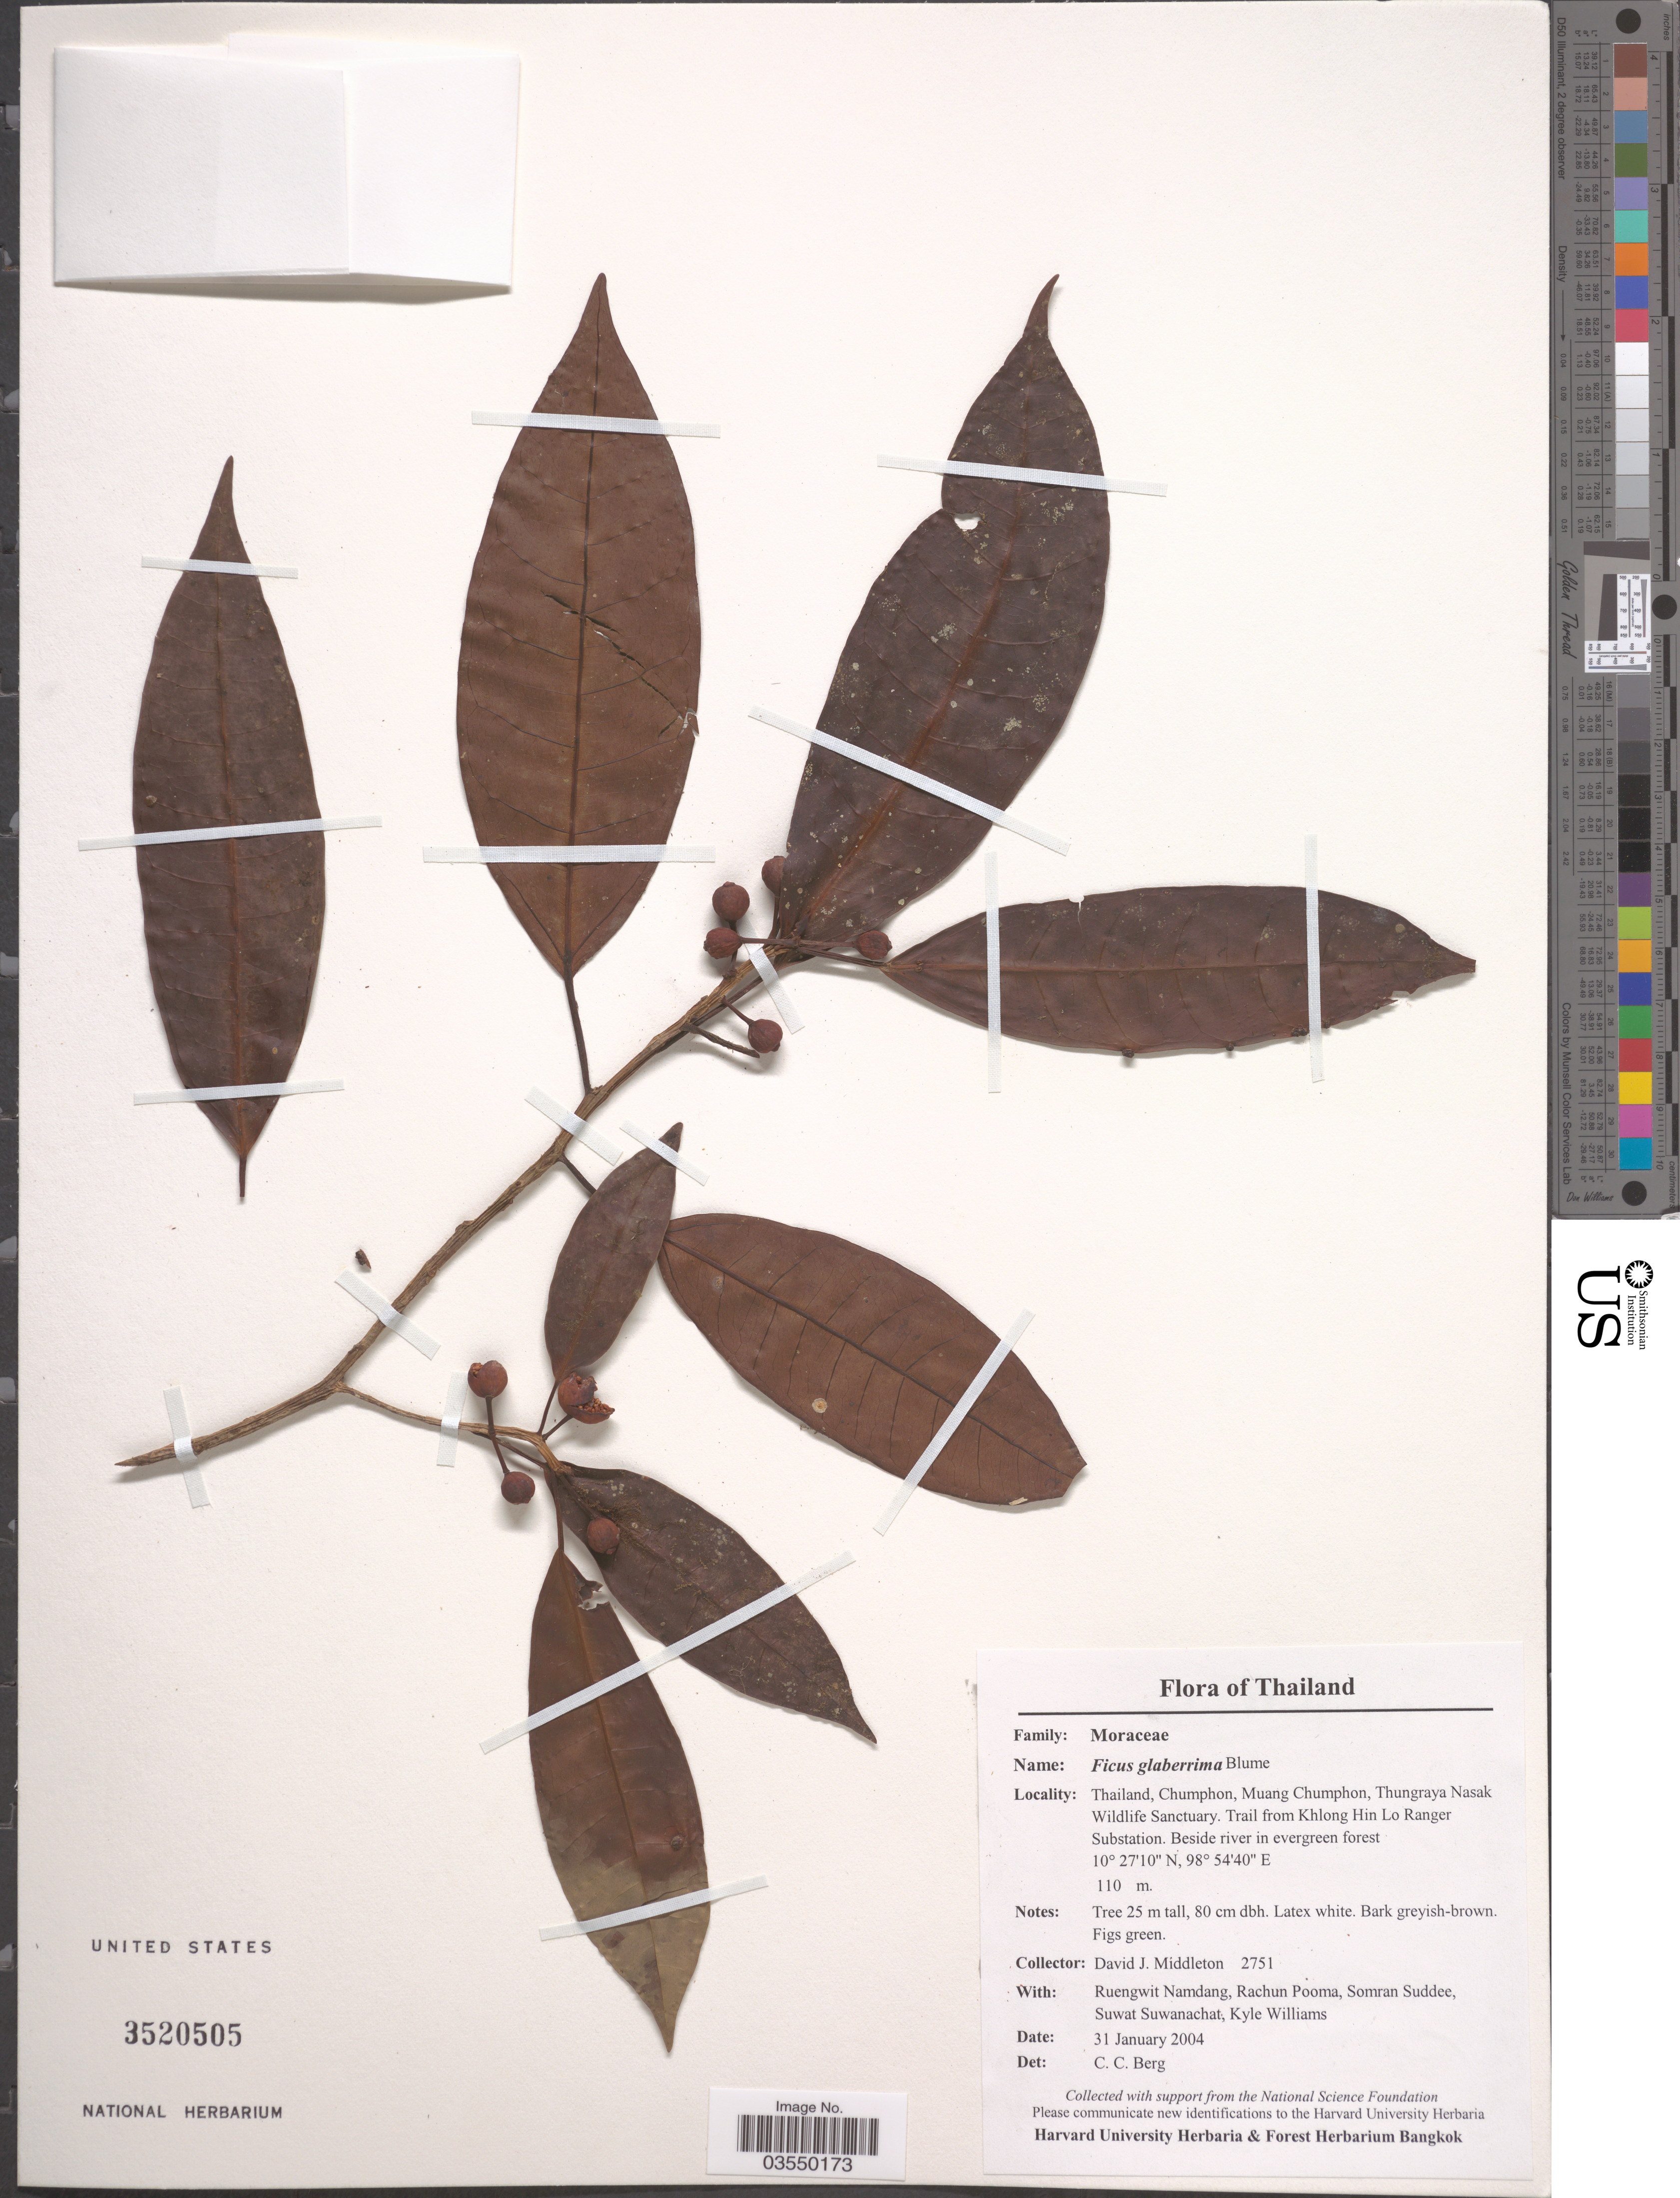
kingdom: Plantae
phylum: Tracheophyta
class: Magnoliopsida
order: Rosales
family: Moraceae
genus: Ficus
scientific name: Ficus glaberrima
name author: Heyne ex Roth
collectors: D. J. Middleton, R. Namdang, R. Pooma, S. Suddee & et al.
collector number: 2751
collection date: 2004-01-31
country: Thailand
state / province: Chumpon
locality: Muang Chumphon, Thungraya Nasak Wildlife Sanctuary. Trail from Khlong Hin Lo Ranger Substation.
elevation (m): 110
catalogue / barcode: US 3520505